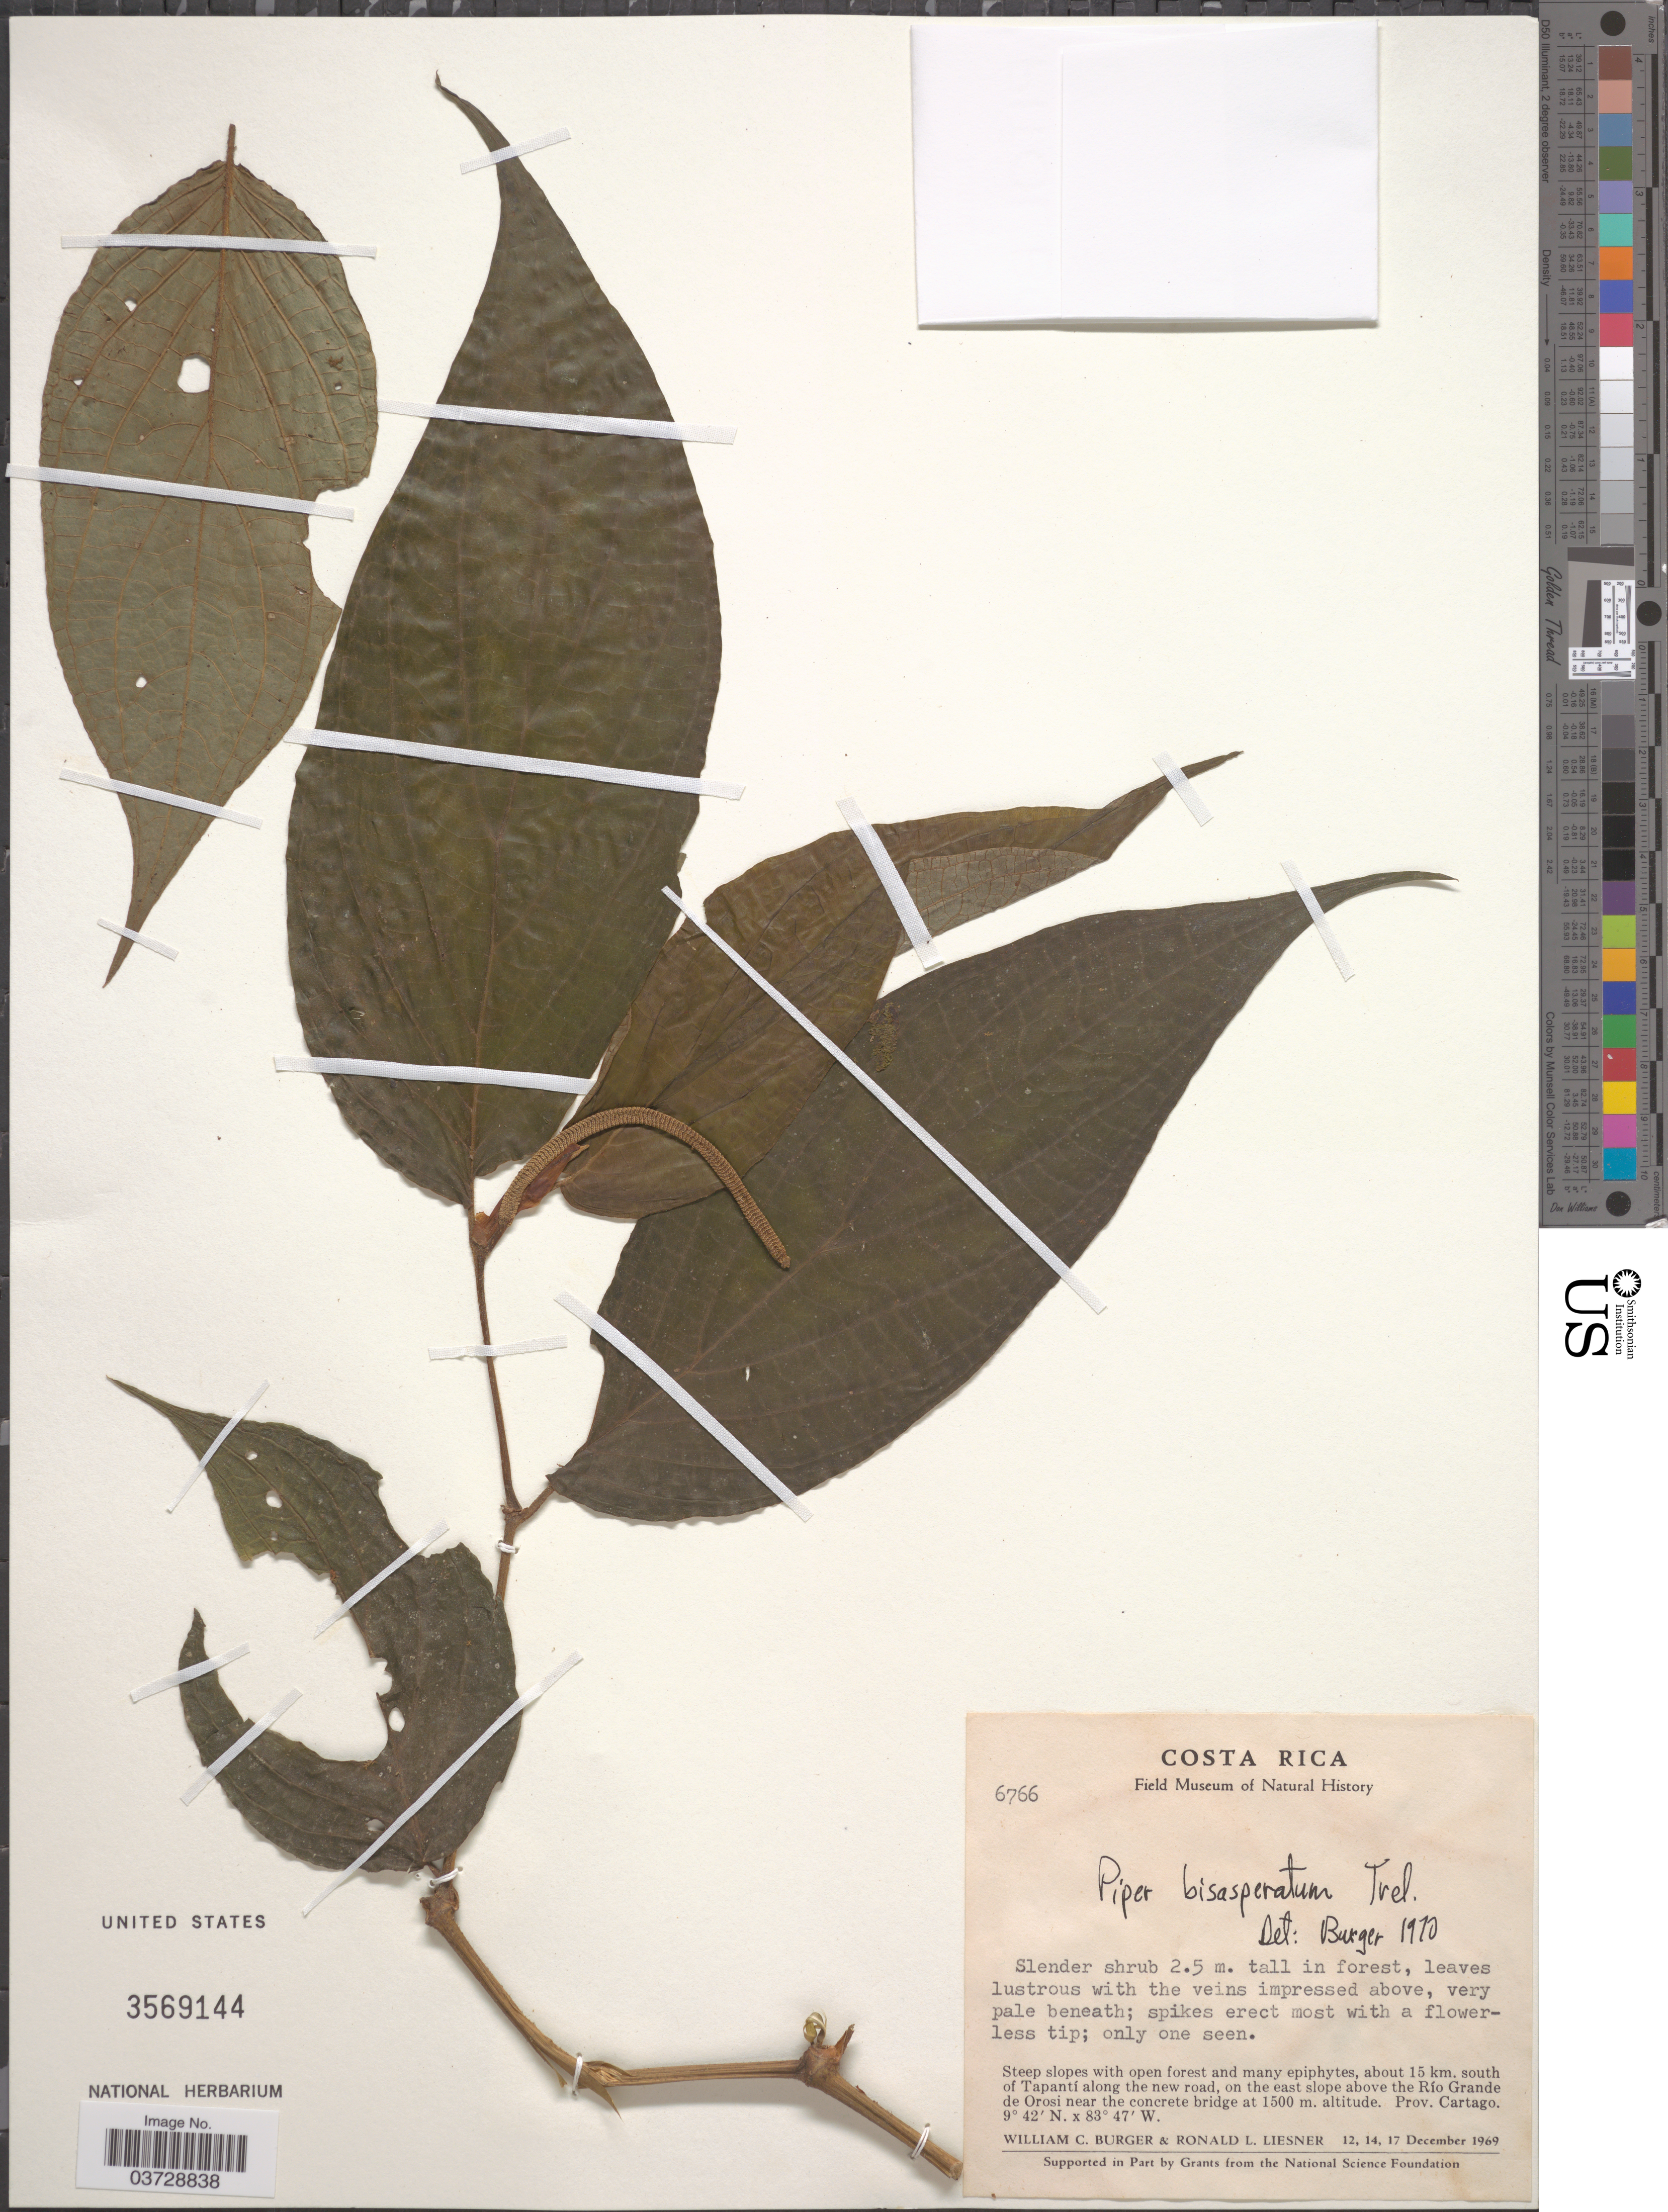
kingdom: Plantae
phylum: Tracheophyta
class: Magnoliopsida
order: Piperales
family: Piperaceae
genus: Piper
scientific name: Piper bisasperatum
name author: Trel.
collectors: W. Burger & R. L. Liesner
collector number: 6766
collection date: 1969-12-12/1969-12-17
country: Costa Rica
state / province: Cartago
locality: About 15 km. south of Tapantí along the new road, on the east slope above the Río Grande de Orosi near the concrete bridge.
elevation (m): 1500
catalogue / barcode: US 3569144